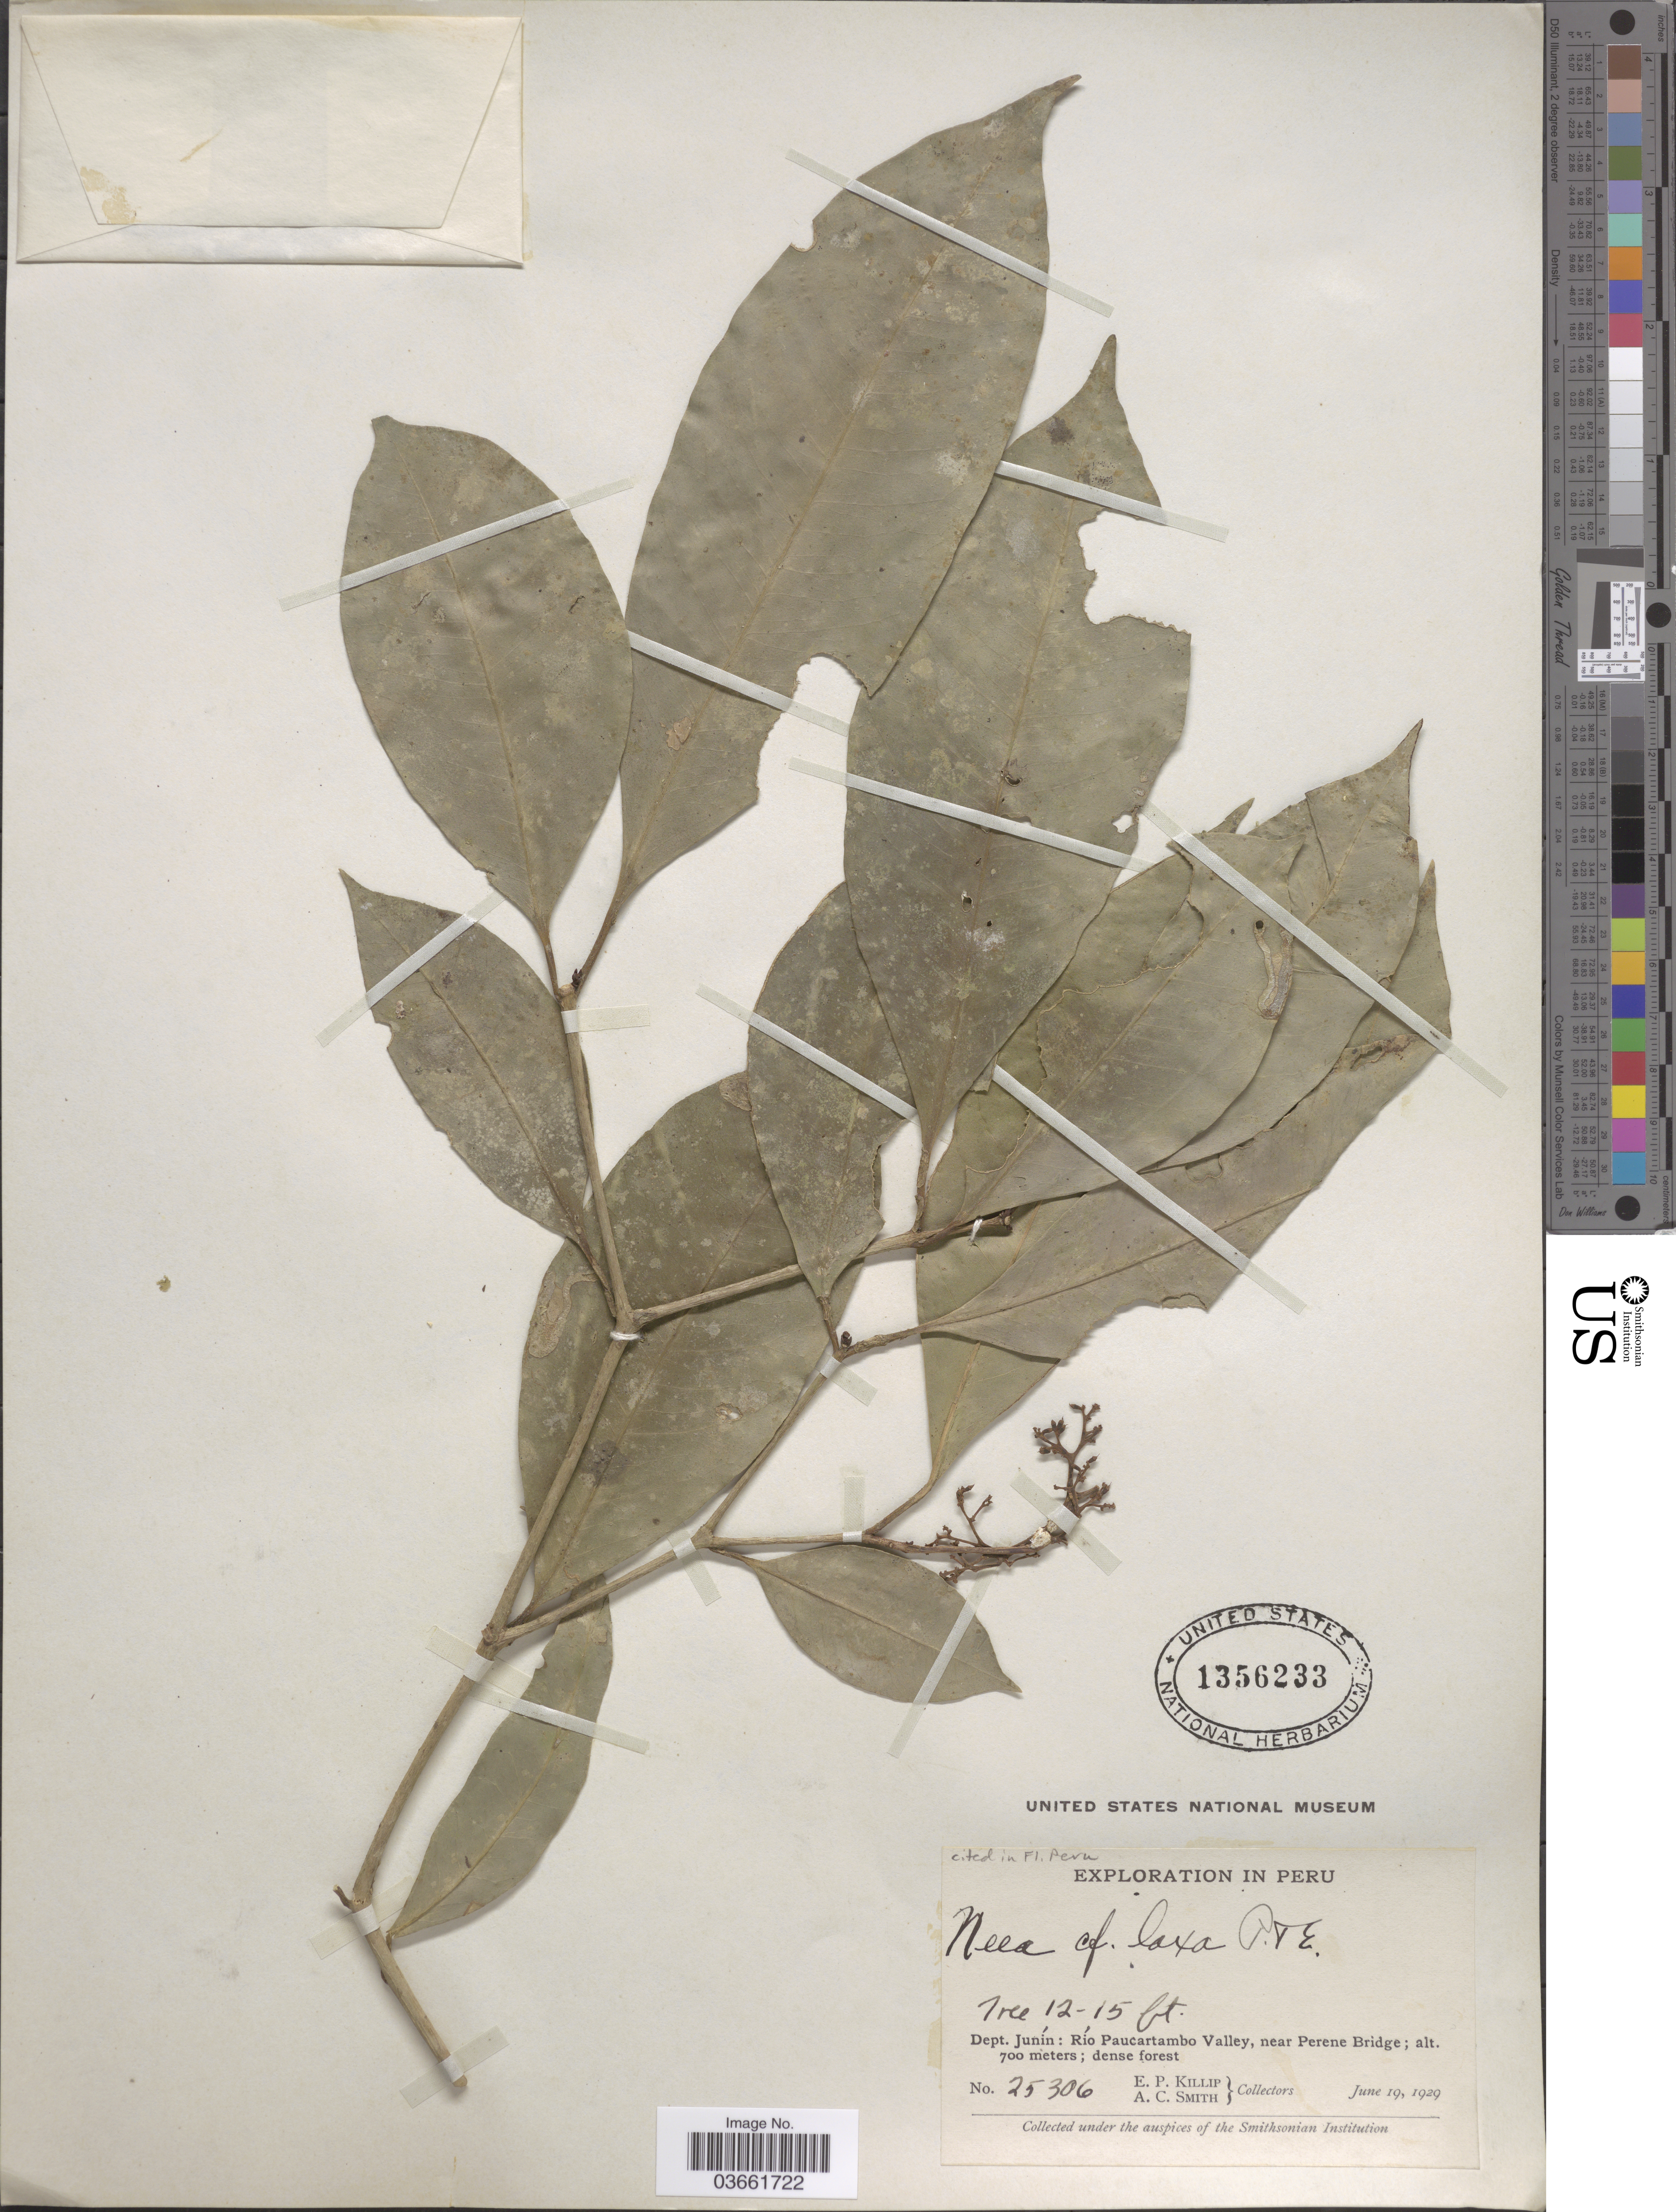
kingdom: Plantae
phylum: Tracheophyta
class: Magnoliopsida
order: Caryophyllales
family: Nyctaginaceae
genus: Neea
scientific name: Neea laxa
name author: Poepp. & Endl.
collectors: E. P. Killip & A. C. Smith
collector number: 25306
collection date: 1929-06-19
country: Peru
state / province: Junín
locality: Dept. Junín: Río Paucartambo Valley, near Perene Bridge.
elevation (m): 700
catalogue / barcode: US 1356233